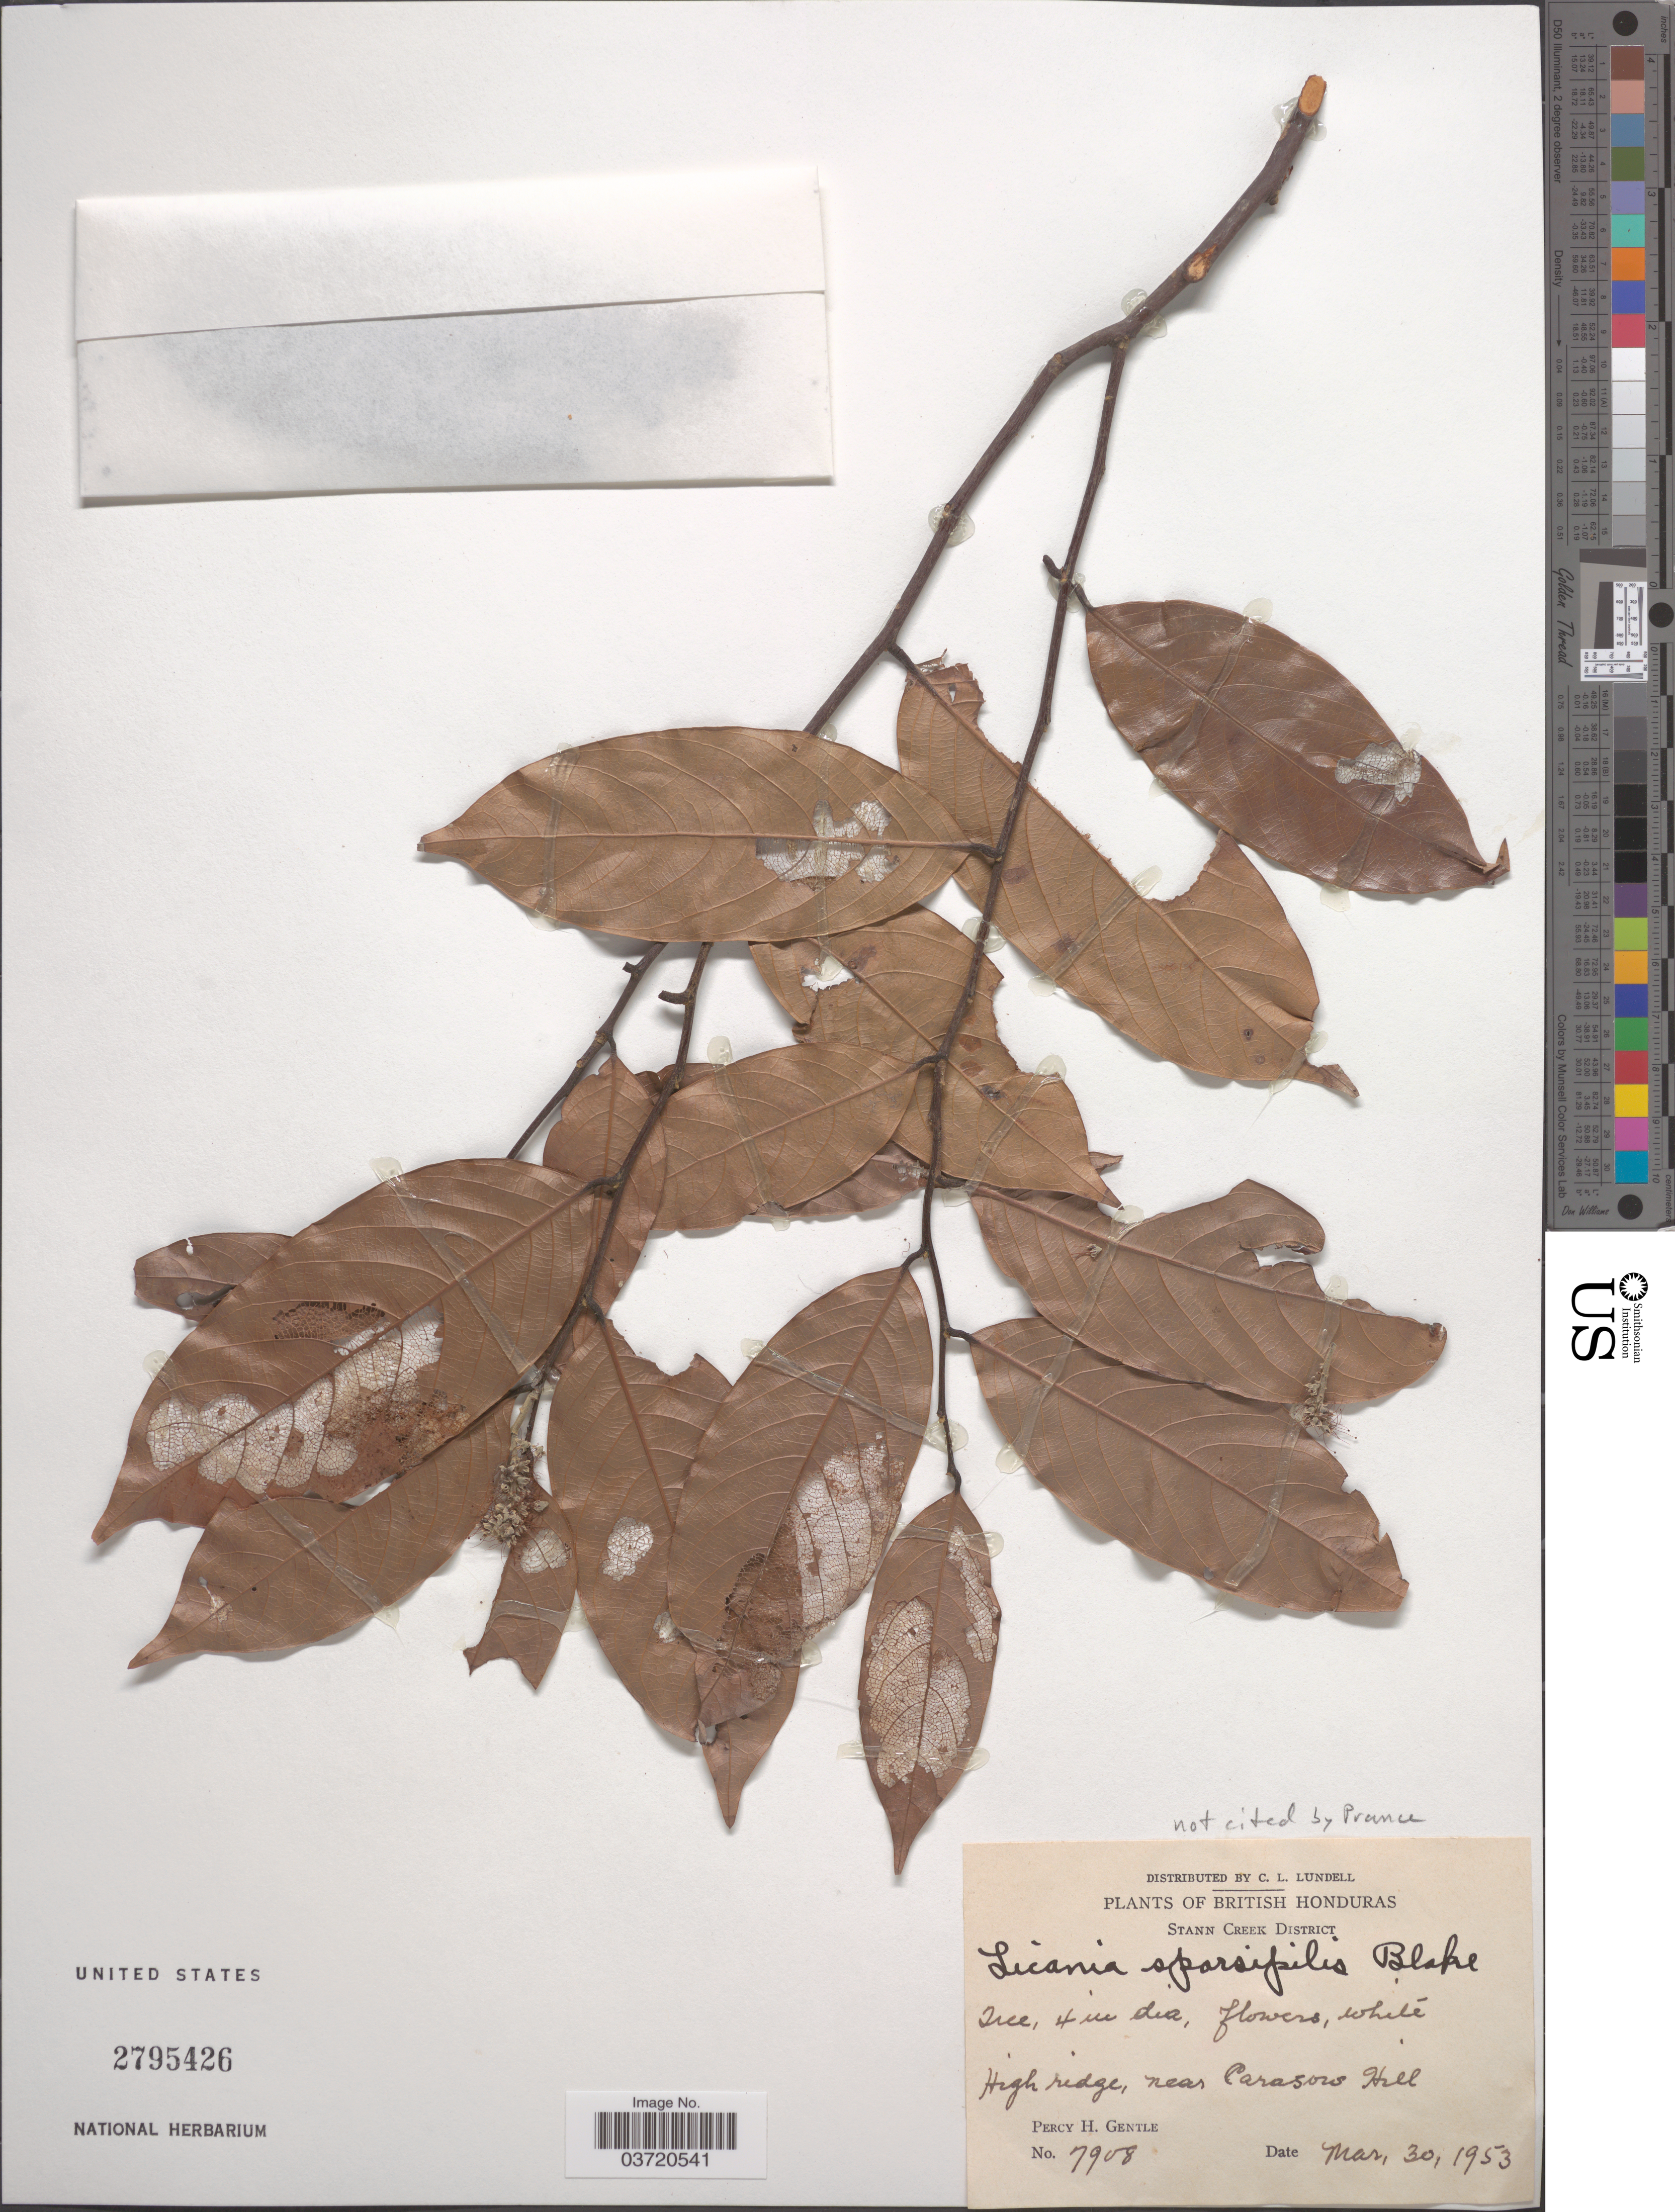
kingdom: Plantae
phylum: Tracheophyta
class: Magnoliopsida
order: Malpighiales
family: Chrysobalanaceae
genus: Leptobalanus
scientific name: Leptobalanus sparsipilis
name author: (S.F. Blake) Sothers & Prance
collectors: P. H. Gentle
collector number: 7908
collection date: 1953-03-30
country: Belize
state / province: Stann Creek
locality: British Honduras. Stann Creek District. High ridge, near Carasow Hill.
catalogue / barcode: US 2795426